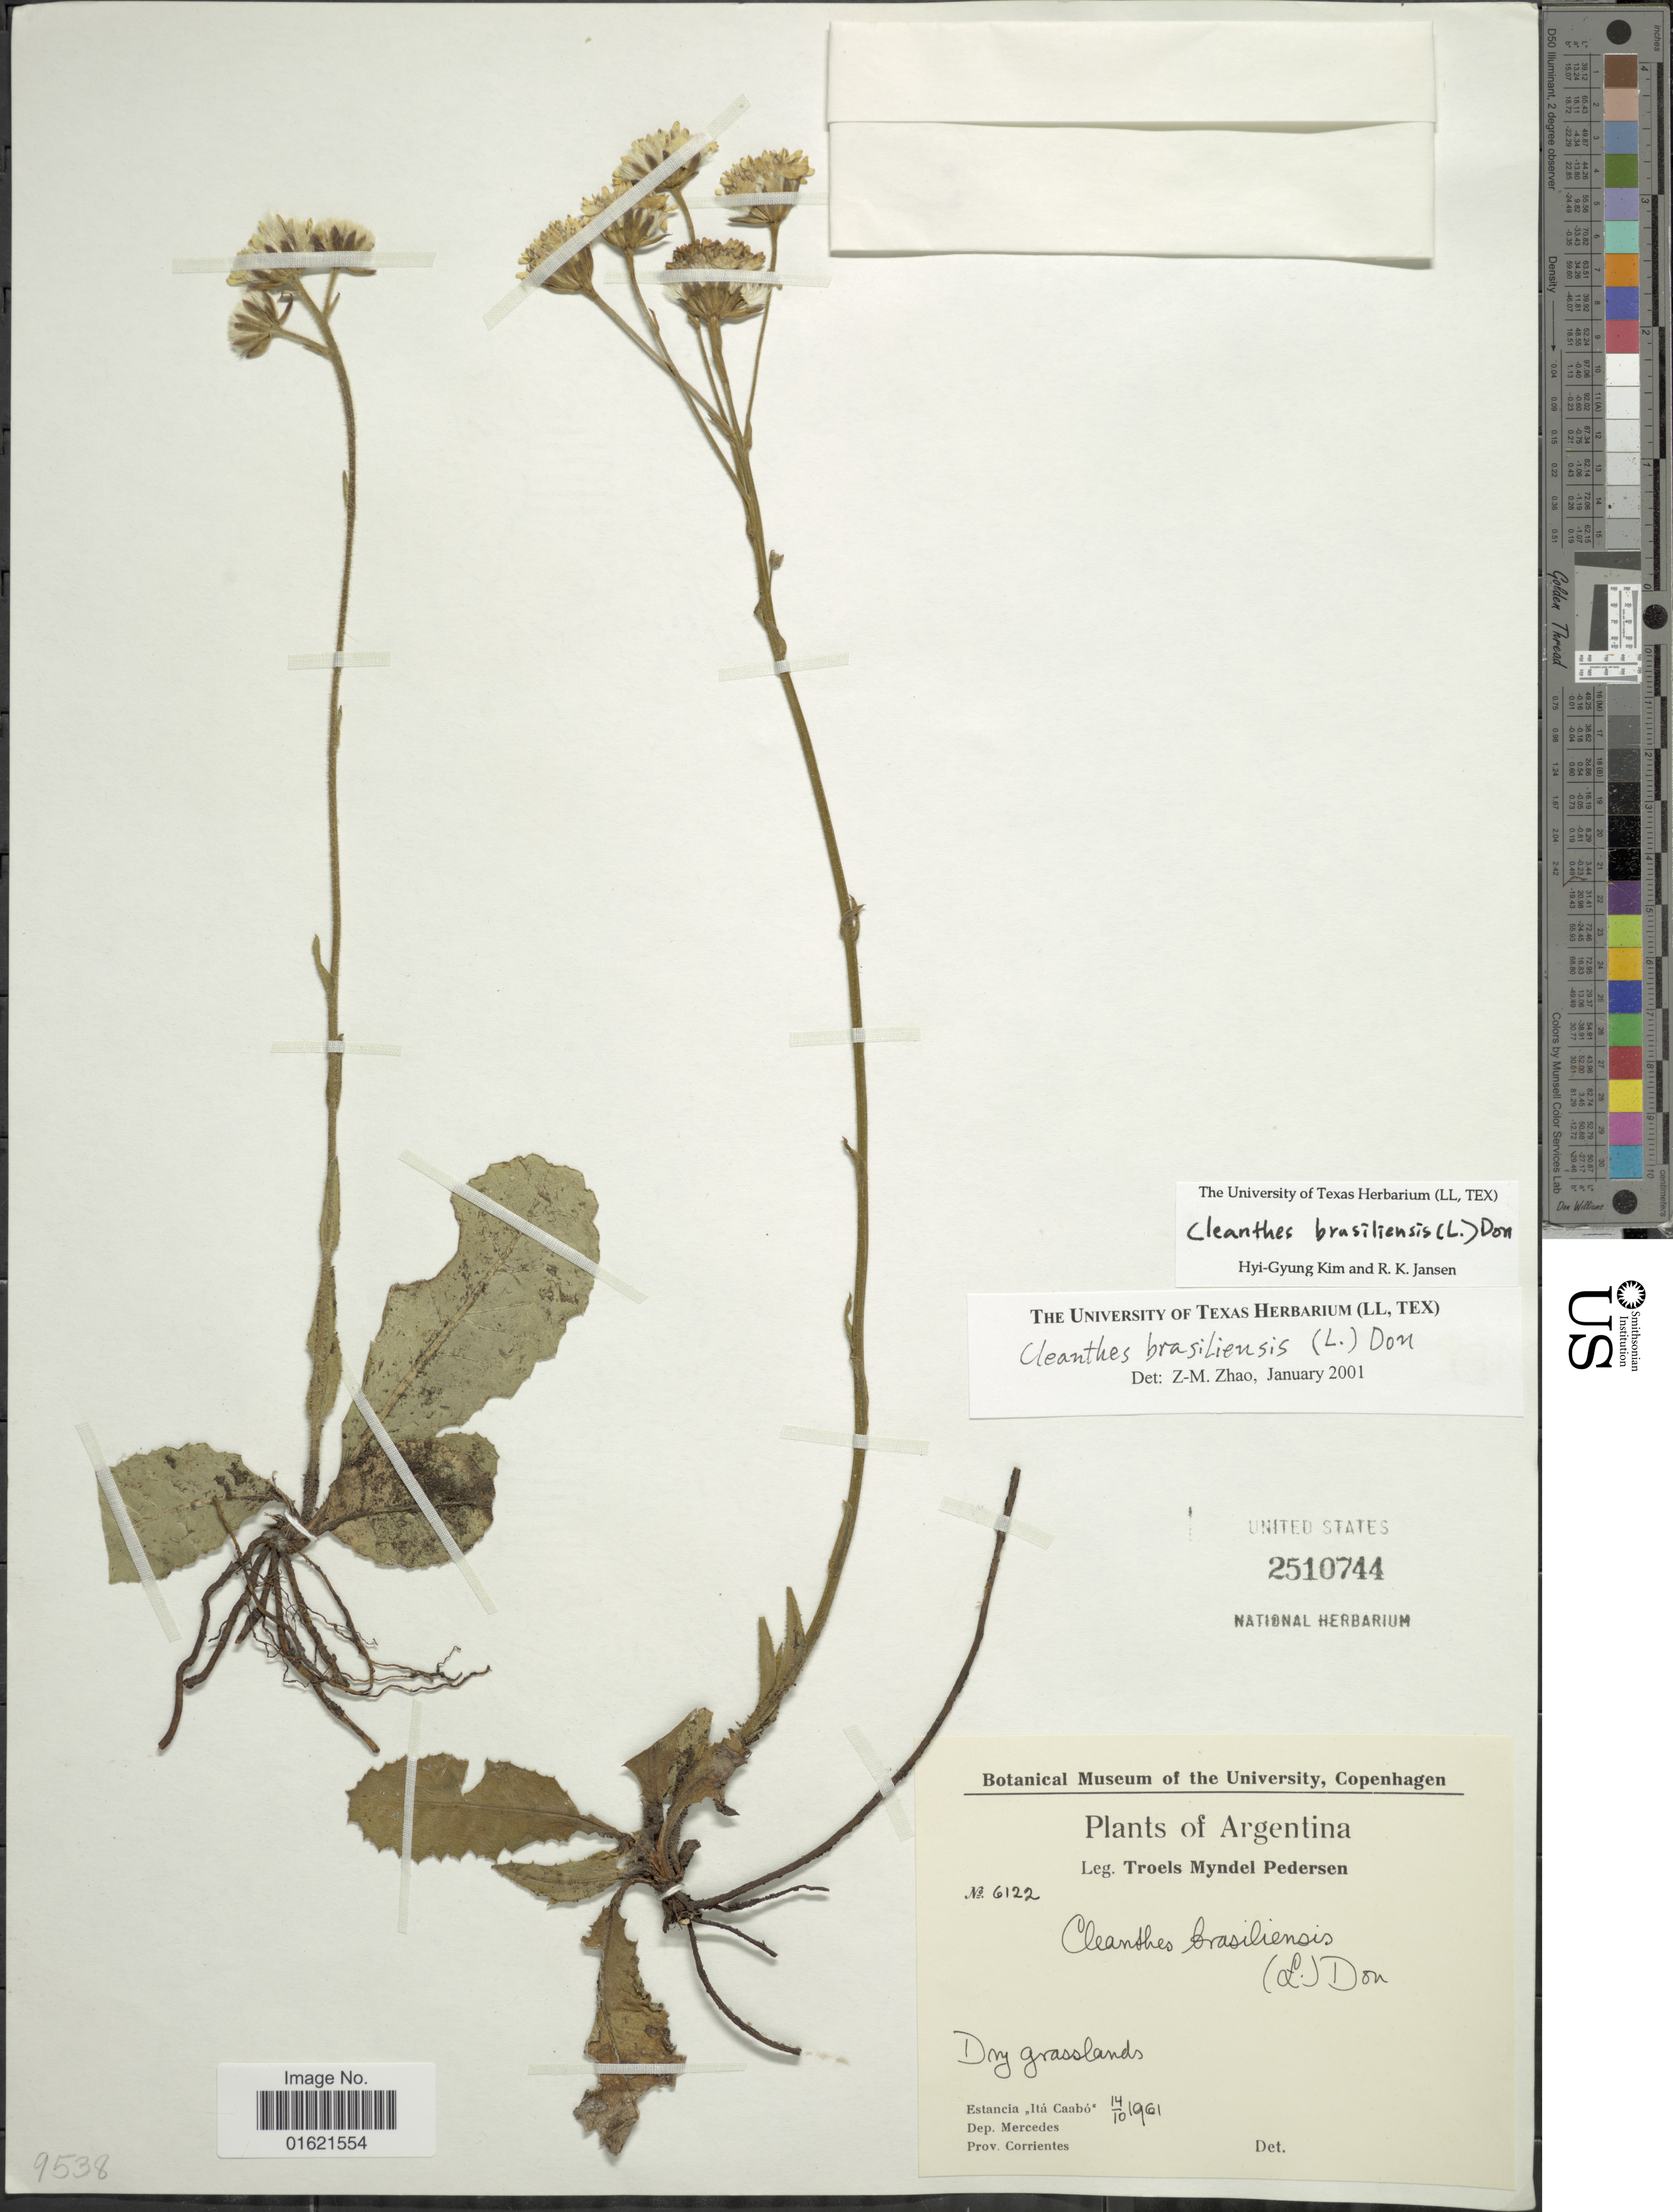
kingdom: Plantae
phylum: Tracheophyta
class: Magnoliopsida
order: Asterales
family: Asteraceae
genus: Holocheilus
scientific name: Holocheilus brasiliensis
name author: (L.) Cabrera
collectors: T. Pederson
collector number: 6122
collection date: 1961-10-14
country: Argentina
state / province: Corrientes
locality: Estancia Ita Caabo, Dep. Mercedes, Prov. Corrientes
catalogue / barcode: US 2510744